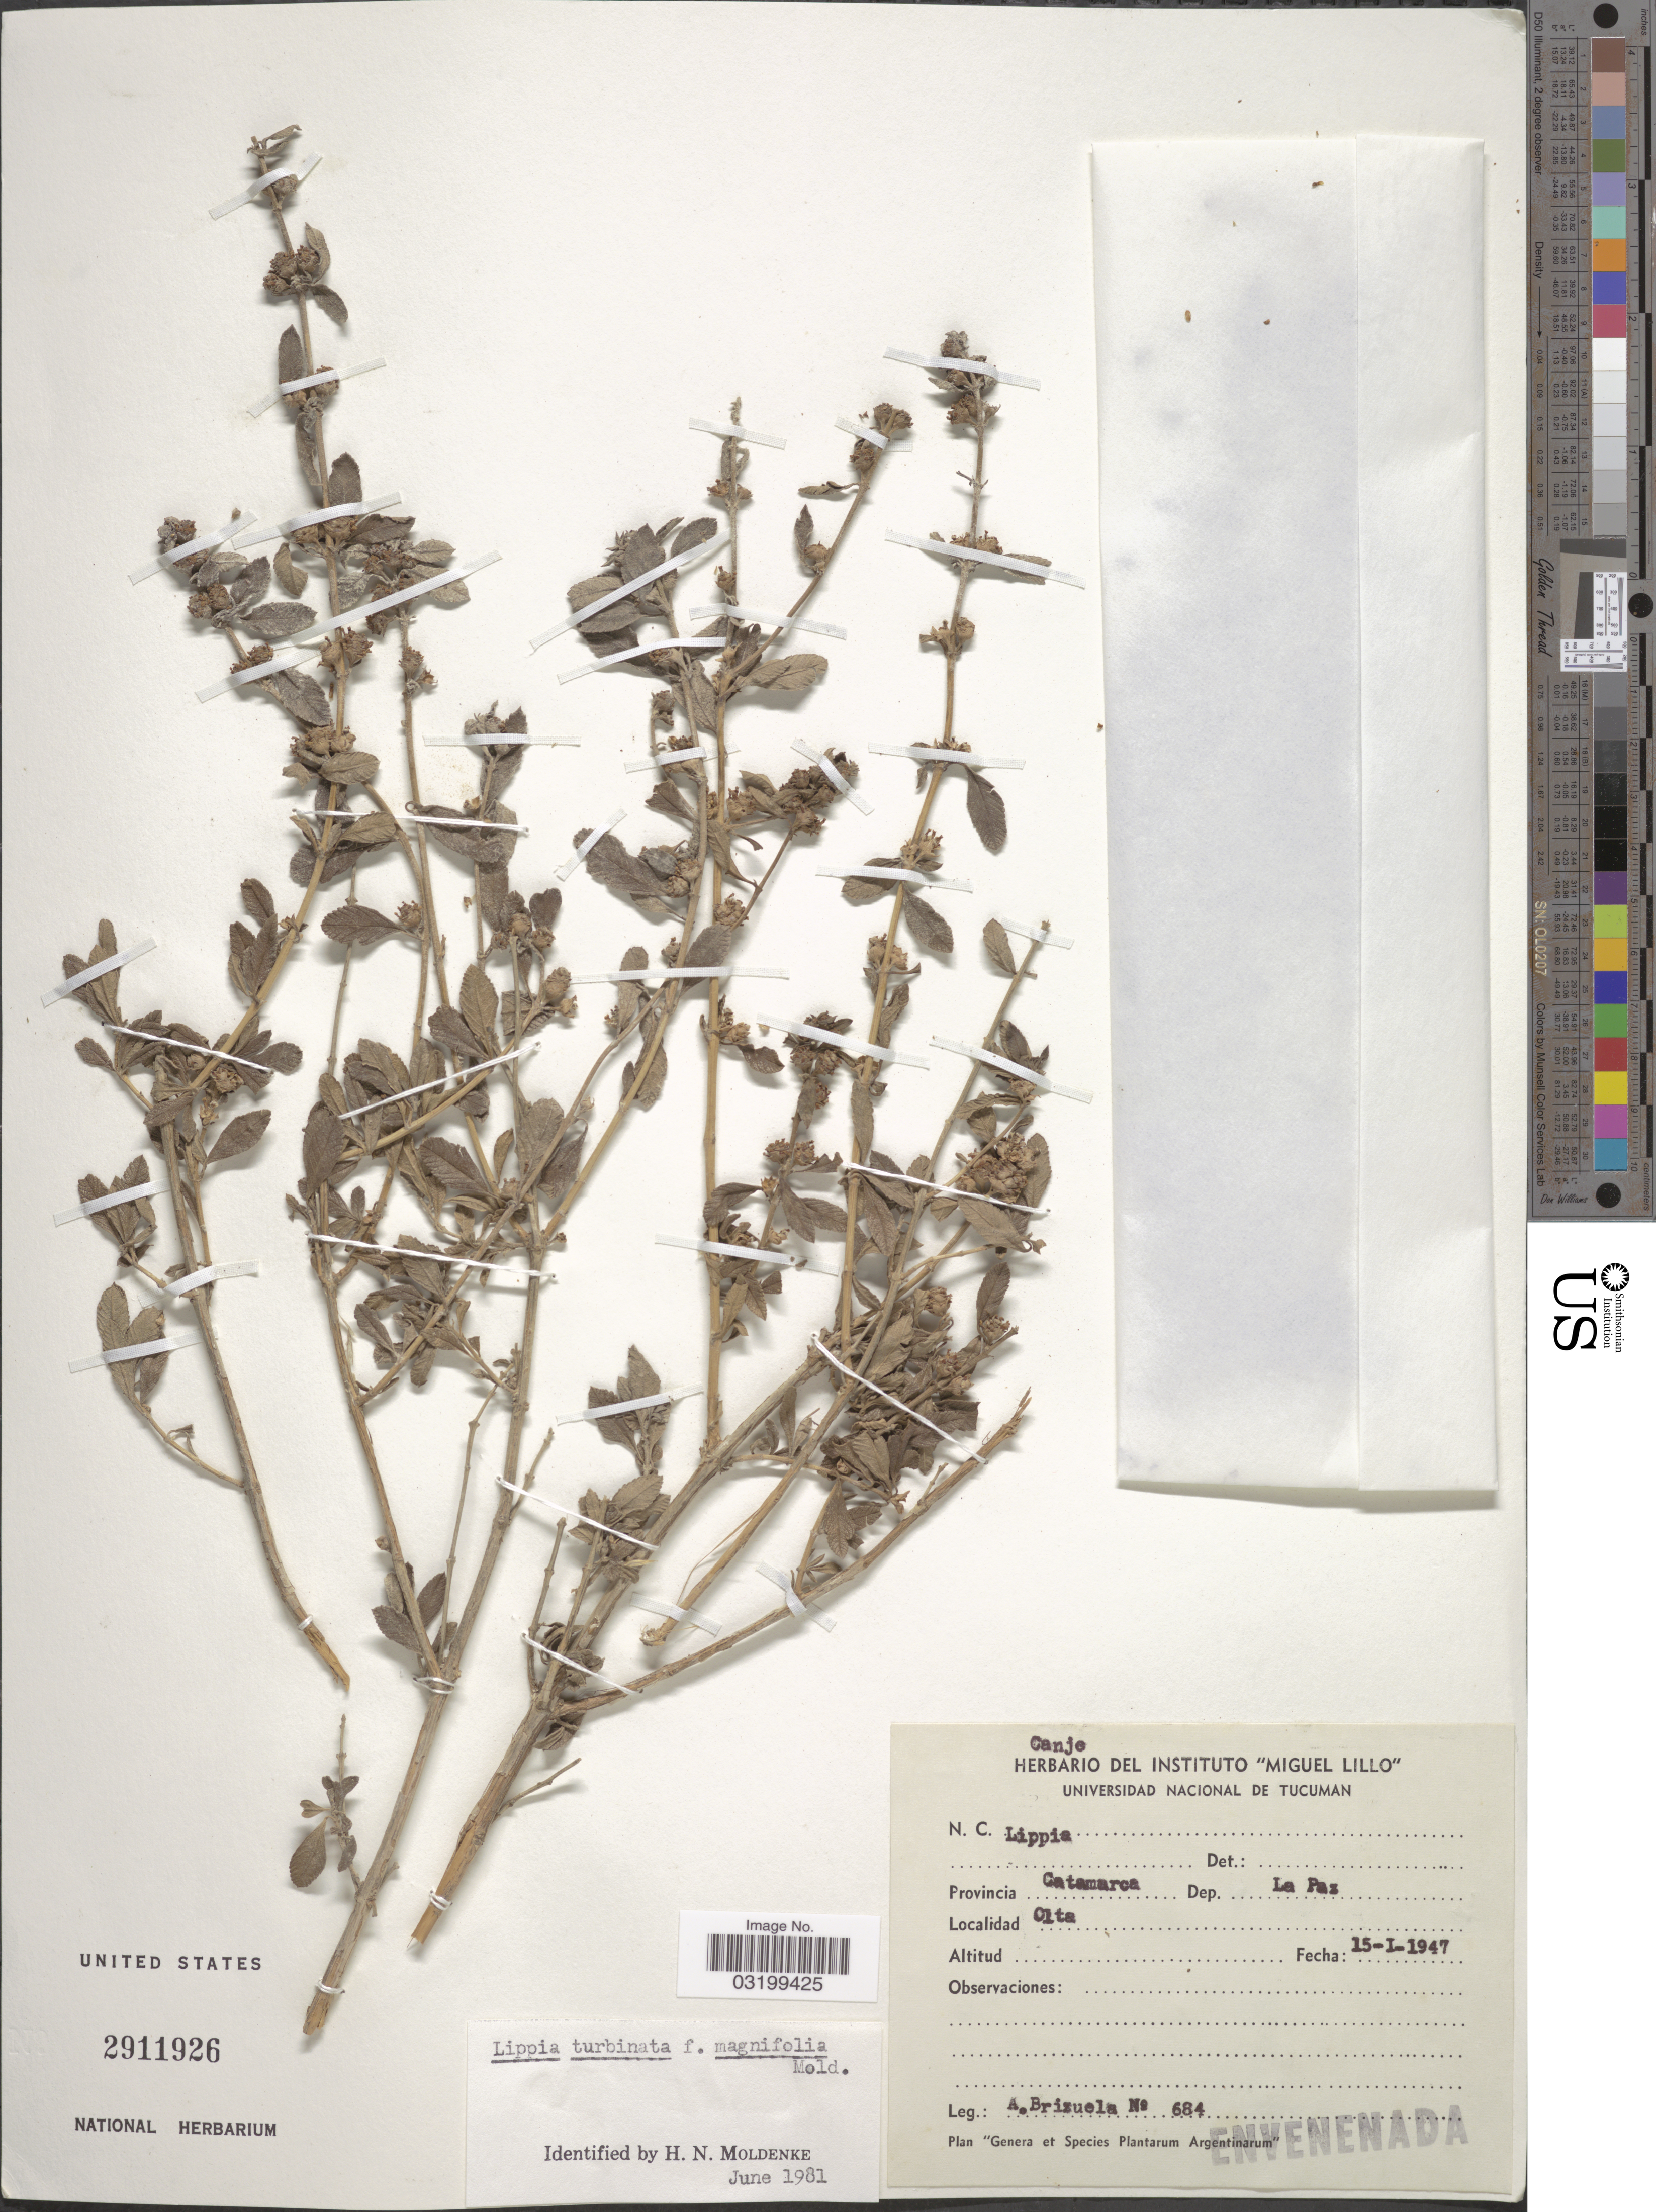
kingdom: Plantae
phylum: Tracheophyta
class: Magnoliopsida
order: Lamiales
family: Verbenaceae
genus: Lippia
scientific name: Lippia turbinata f. magnifolia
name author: Moldenke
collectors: A. Brizuela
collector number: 684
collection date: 1947-01-15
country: Argentina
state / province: Catamarca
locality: Dep. La Paz. Olta.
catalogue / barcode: US 2911926